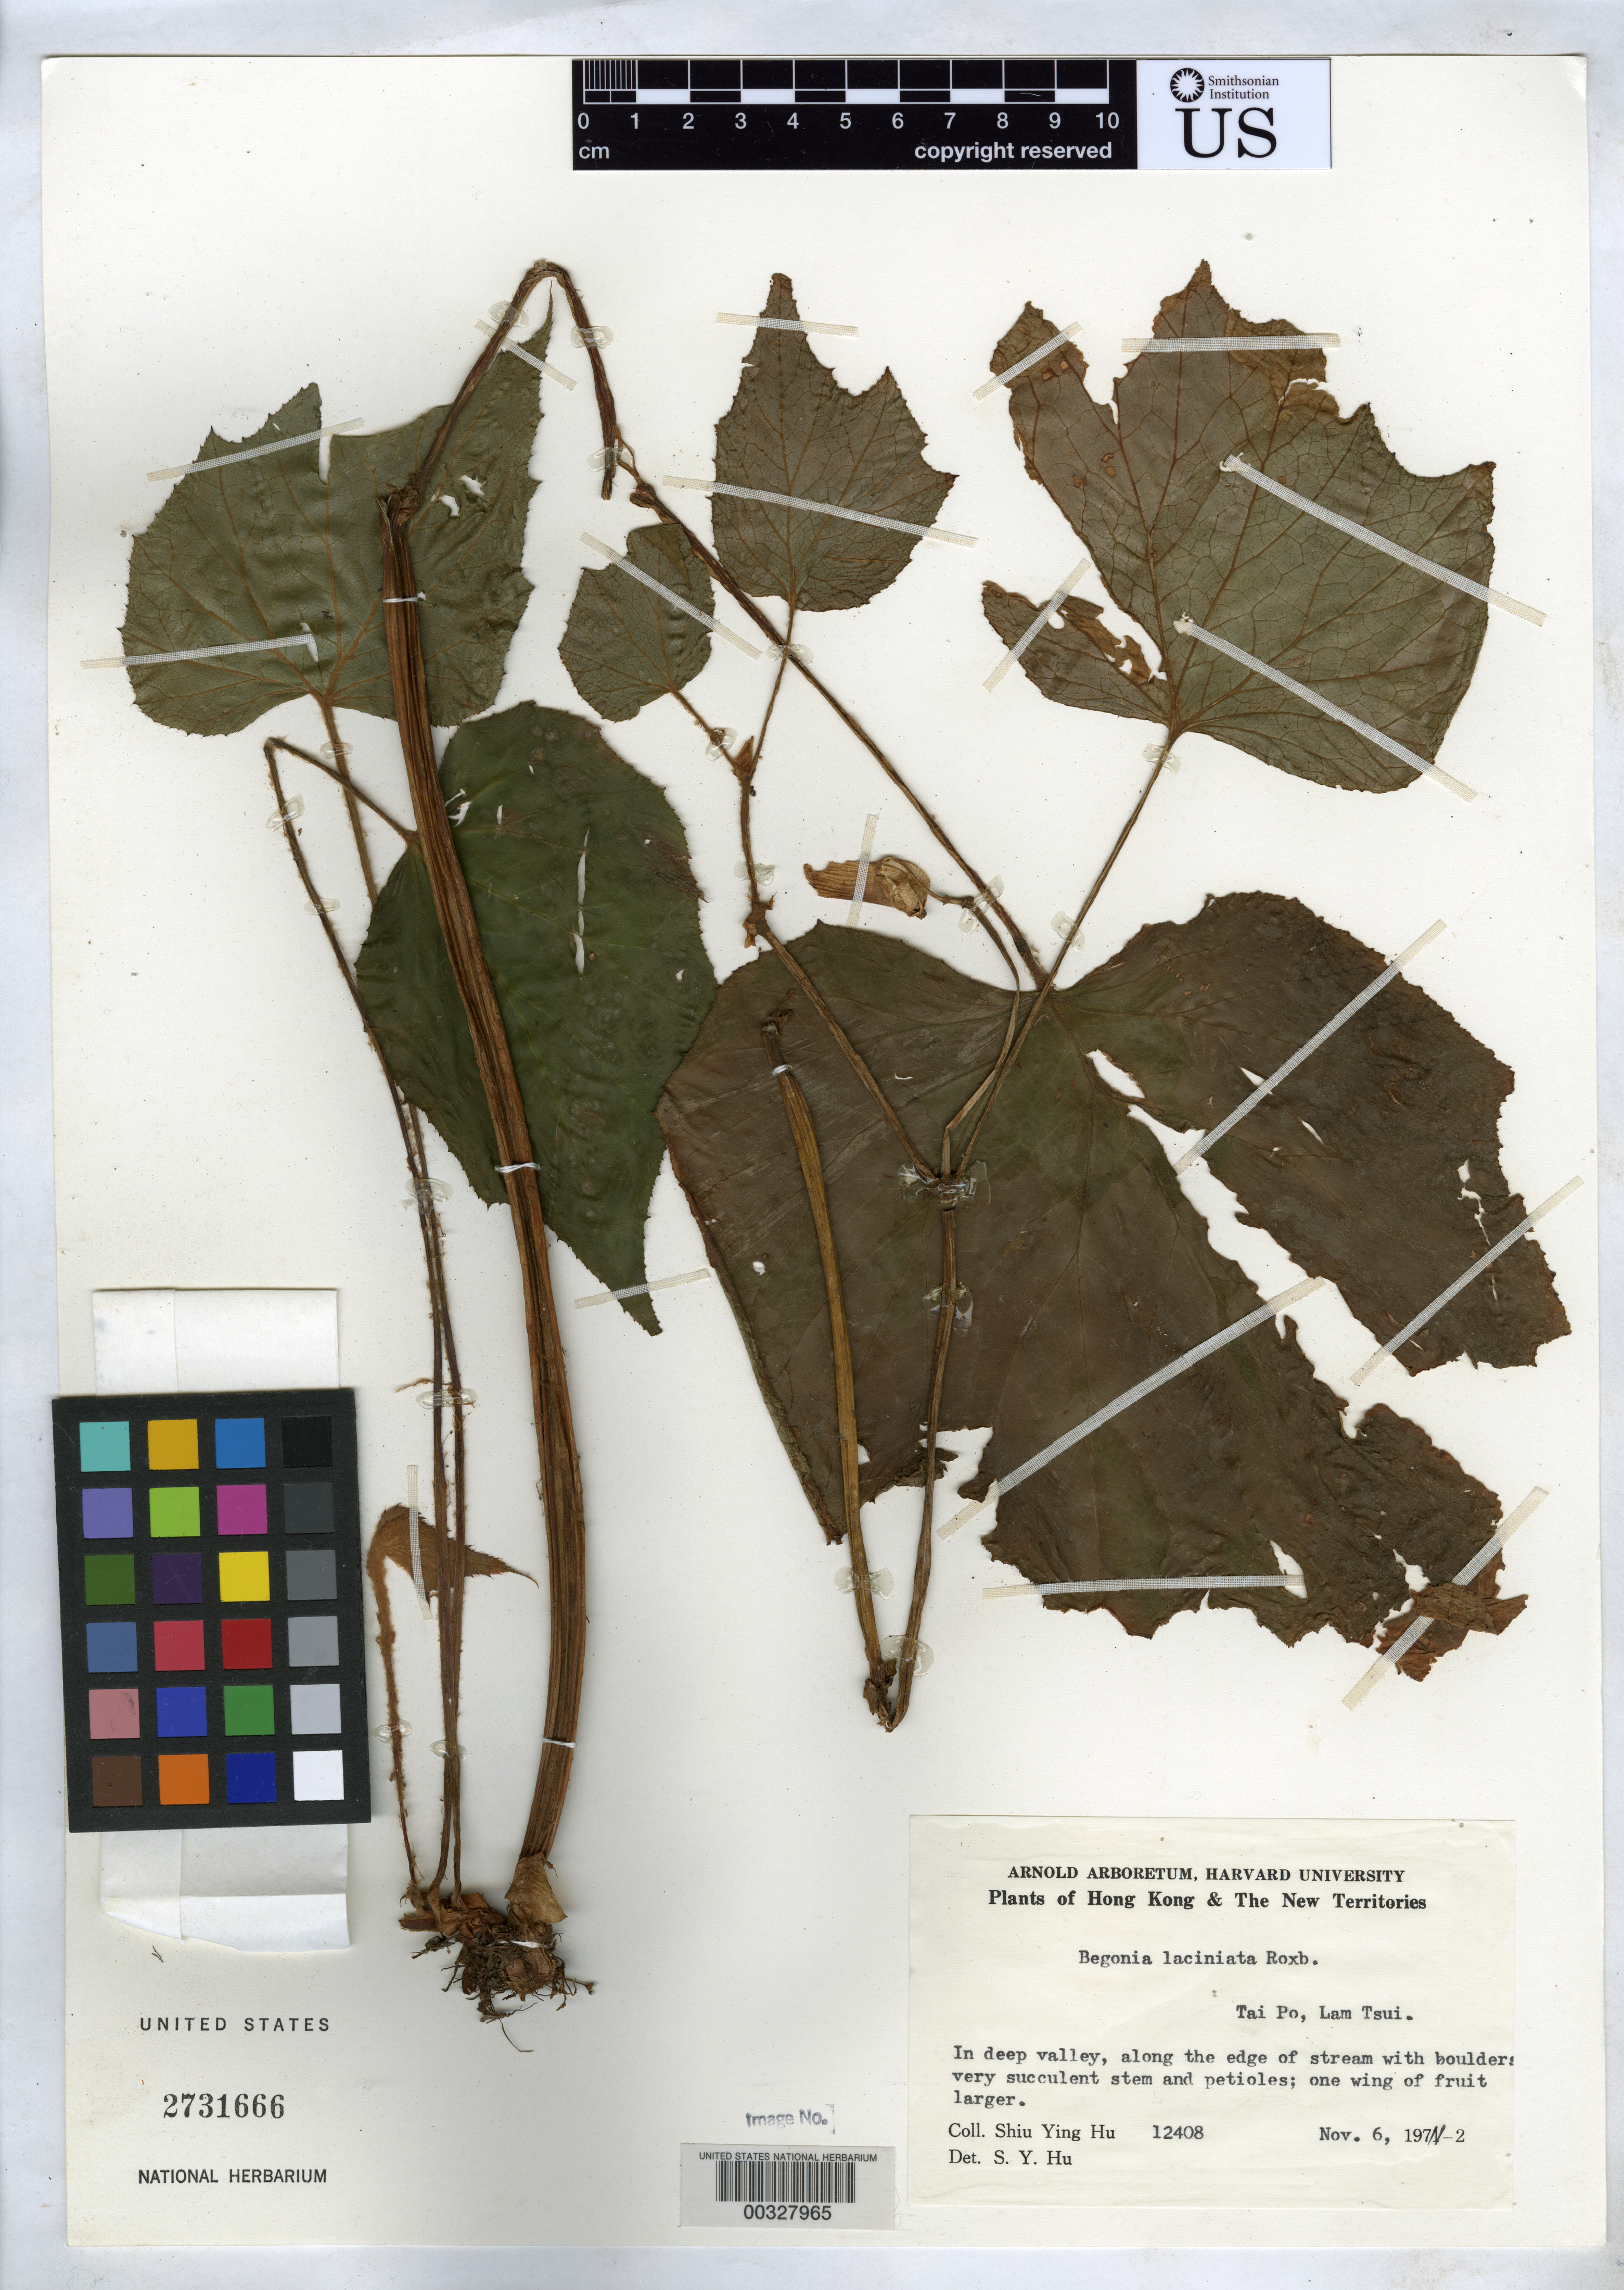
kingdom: Plantae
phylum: Tracheophyta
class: Magnoliopsida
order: Cucurbitales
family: Begoniaceae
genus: Begonia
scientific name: Begonia palmata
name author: D. Don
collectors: S. Y. Hu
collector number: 12408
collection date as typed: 06 Nov 1972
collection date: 1972-11-06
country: China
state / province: Hong Kong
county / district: New Territories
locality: Tai po, lam tsui, deep valley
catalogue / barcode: US 2731666